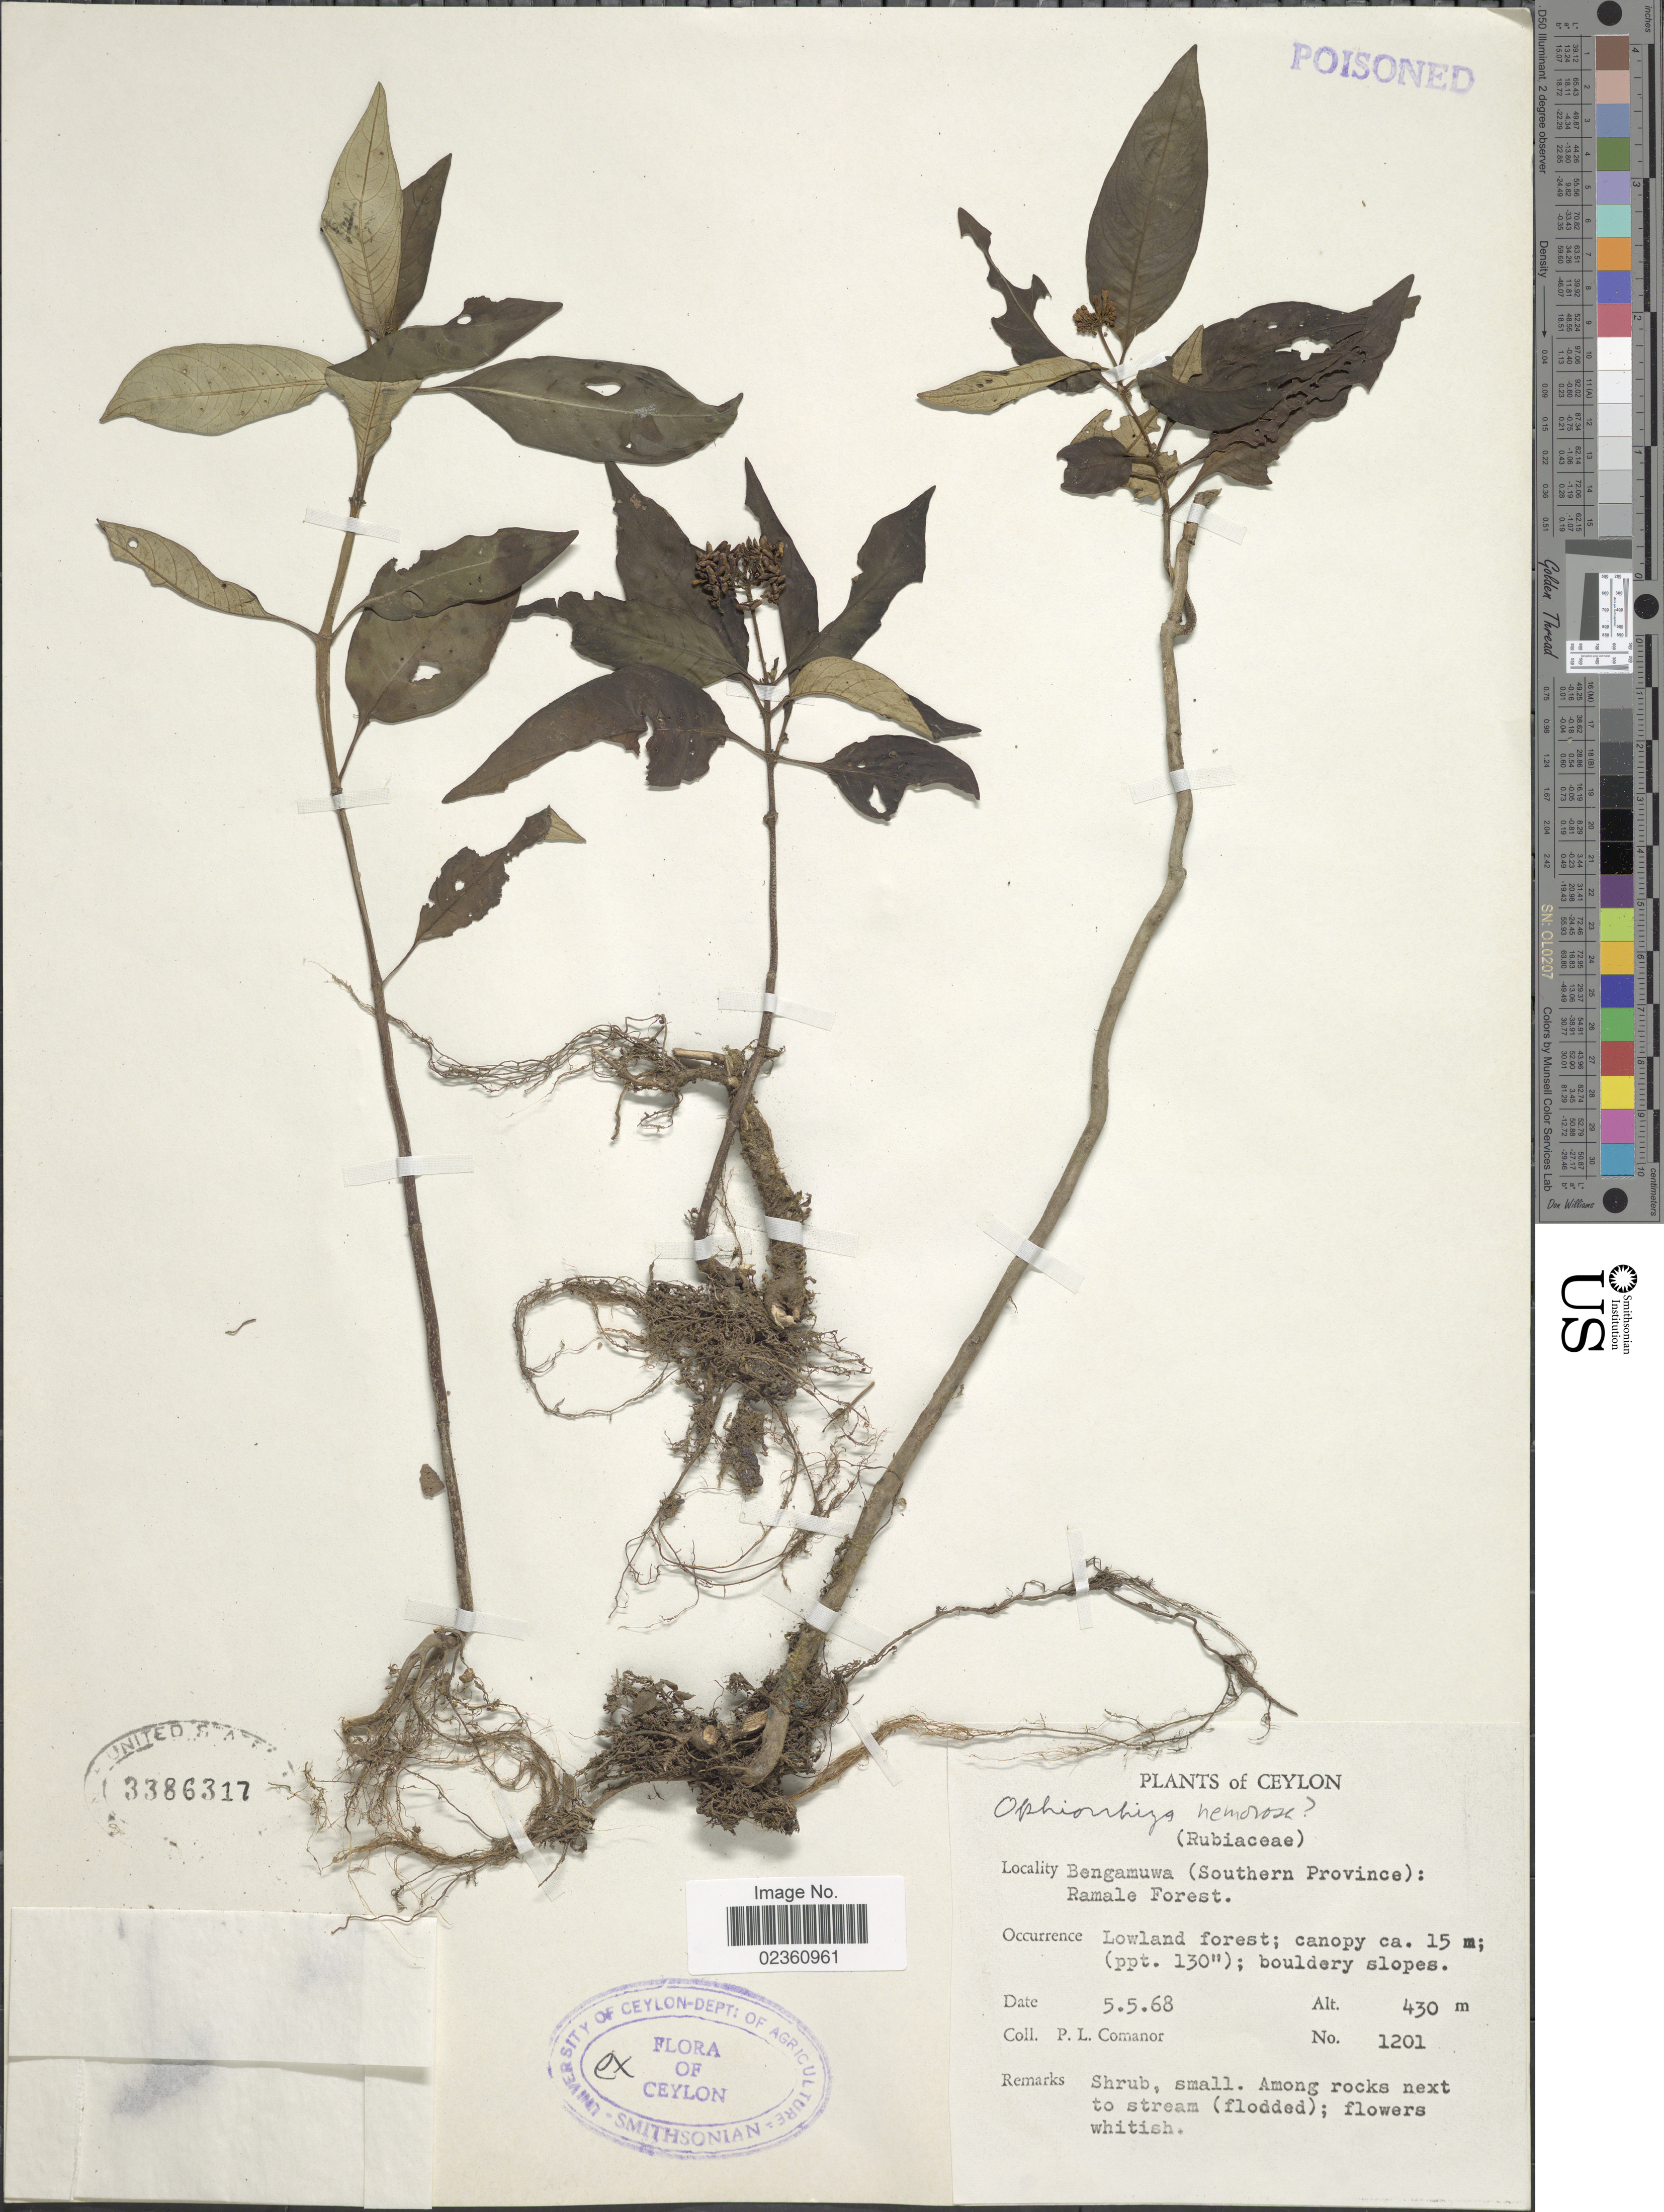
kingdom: Plantae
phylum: Tracheophyta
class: Magnoliopsida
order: Gentianales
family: Rubiaceae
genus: Ophiorrhiza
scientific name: Ophiorrhiza nemorosa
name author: Thwaites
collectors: P. Comanor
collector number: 1201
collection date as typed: Transcribed d/m/y: 5/5/68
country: Sri Lanka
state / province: Southern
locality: Ceylon, Bengamuwa, Ramale Forest, Lowland forest; canopy ca. 15 m; (ppt. 130'); bouldery slopes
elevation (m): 430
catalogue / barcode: US 3386317